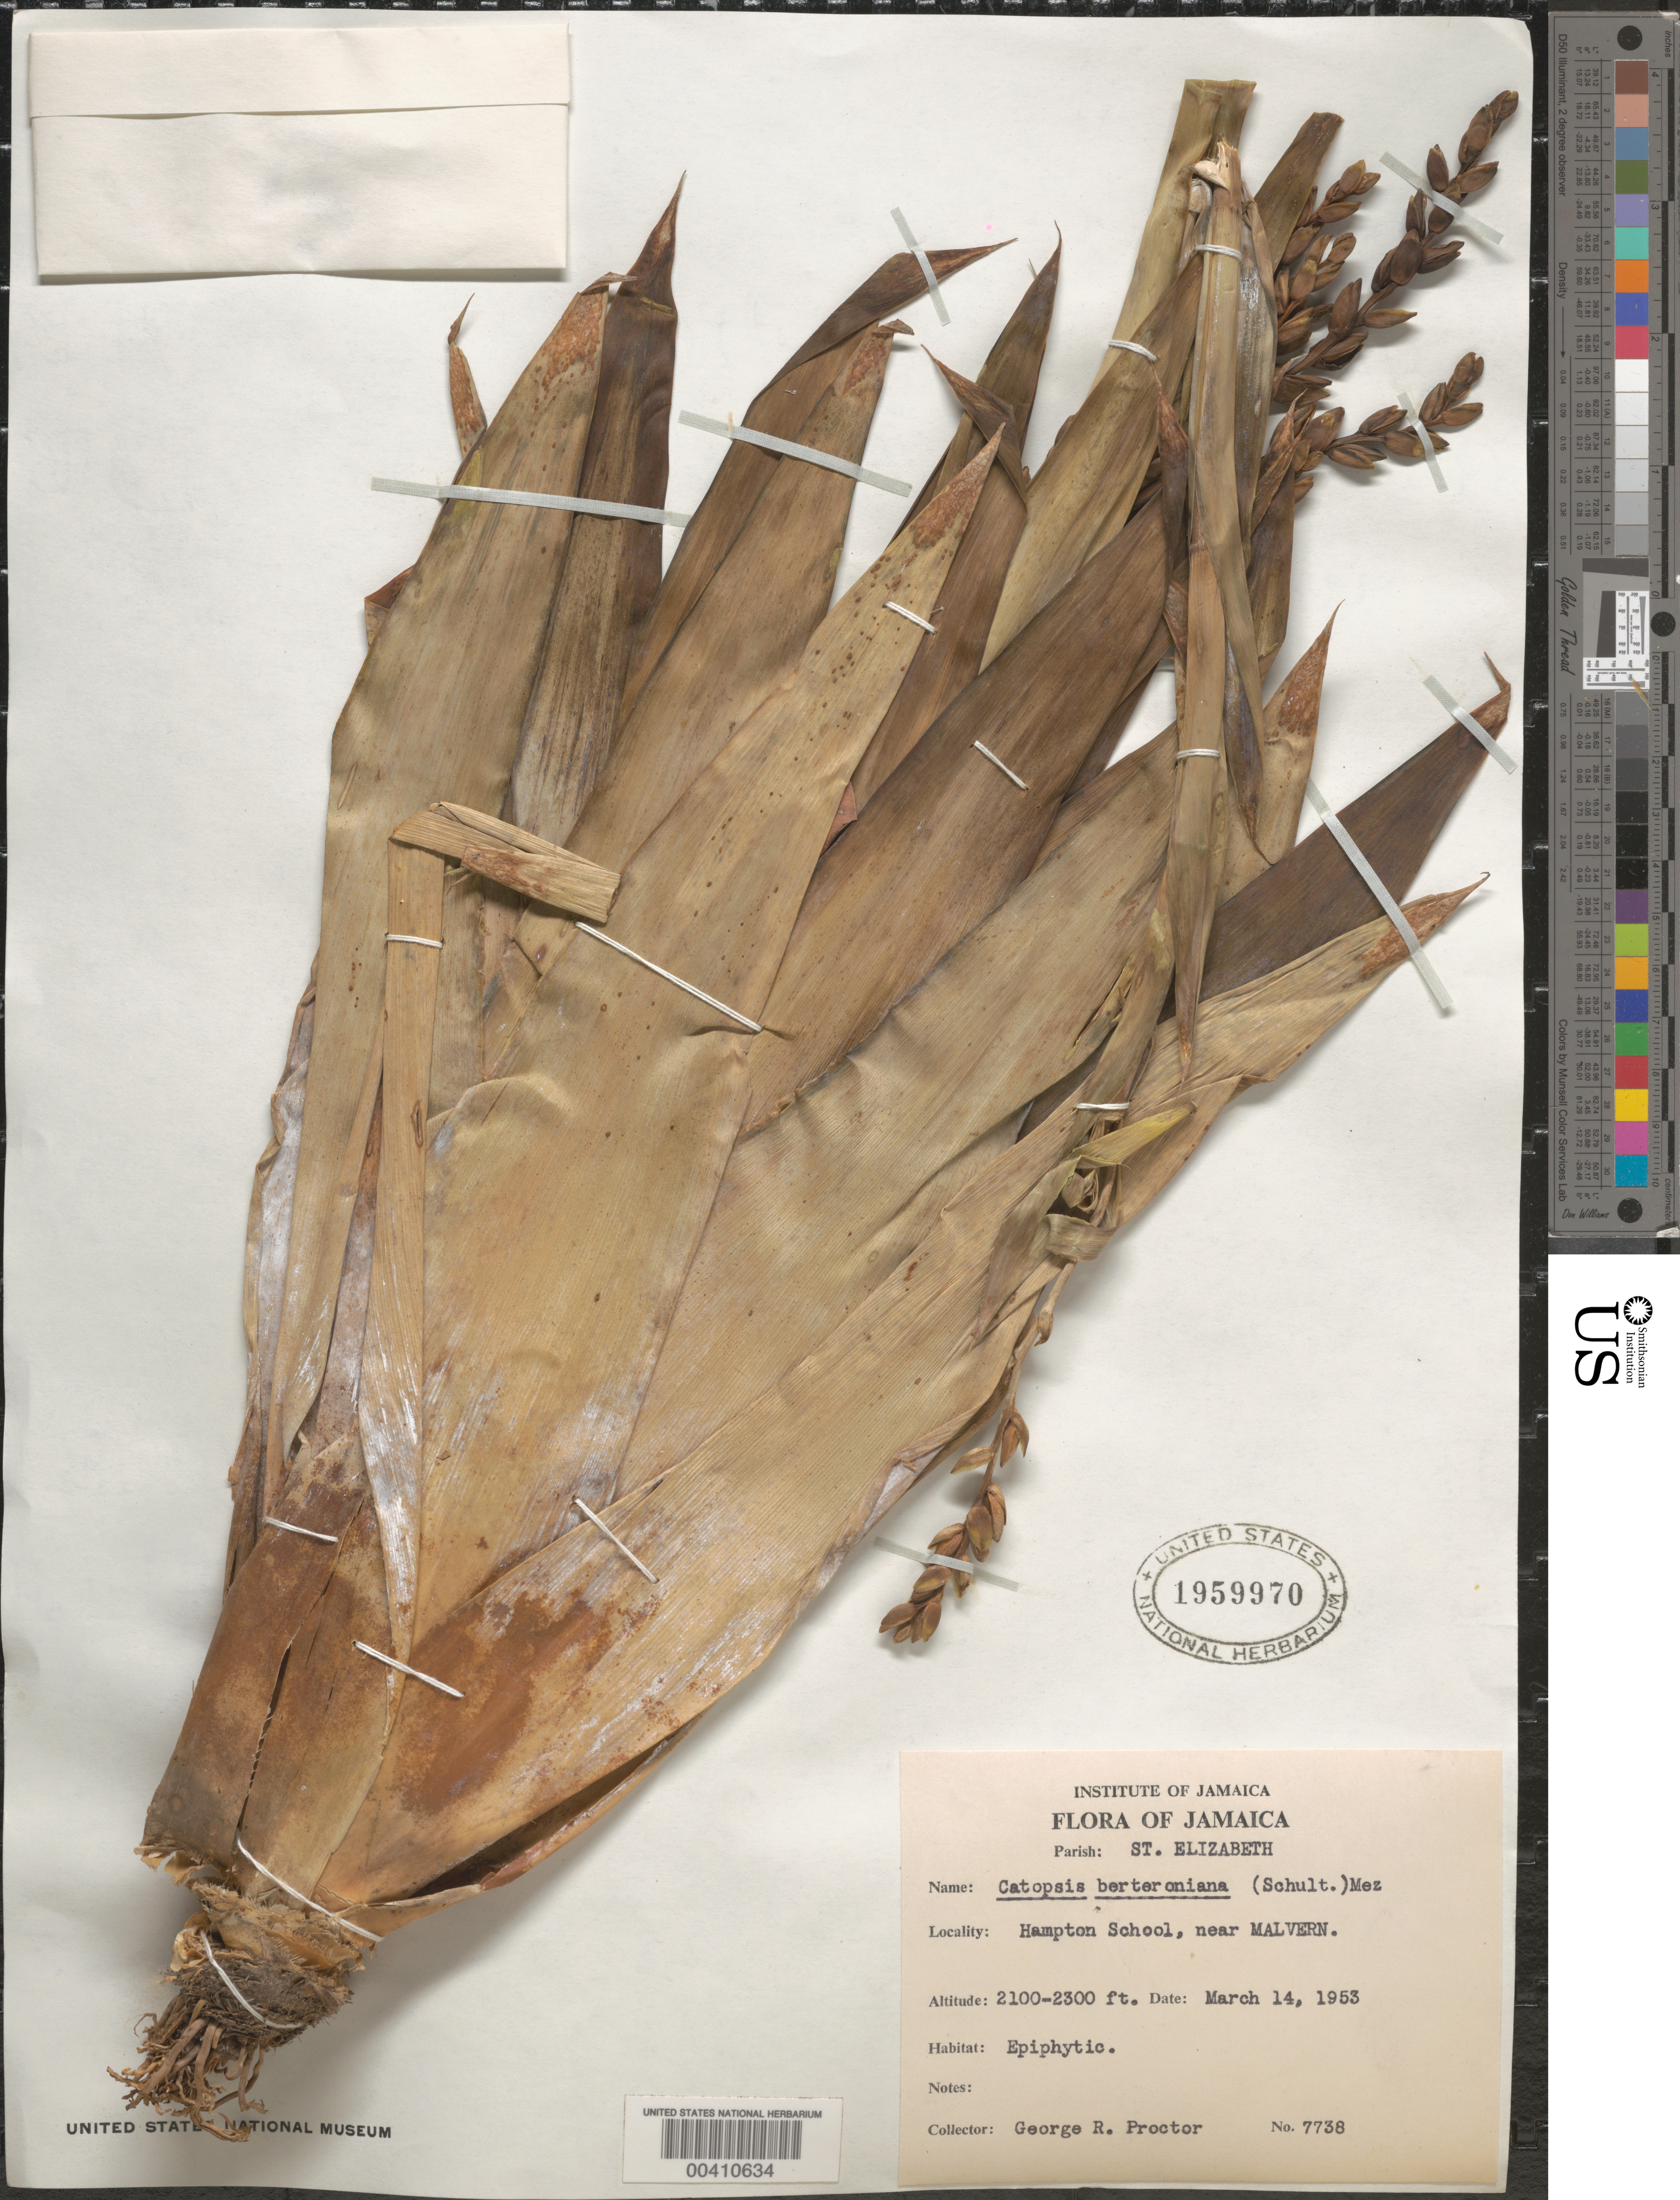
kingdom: Plantae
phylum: Tracheophyta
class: Liliopsida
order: Poales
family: Bromeliaceae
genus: Catopsis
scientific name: Catopsis berteroniana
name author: (Schult. & Schult. f.) Mez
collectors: G. R. Proctor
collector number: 7738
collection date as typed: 14 Mar 1953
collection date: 1953-03-14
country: Jamaica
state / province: Saint Elizabeth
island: Greater Antilles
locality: Hampton school, near malvern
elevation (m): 640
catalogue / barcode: US 1959970